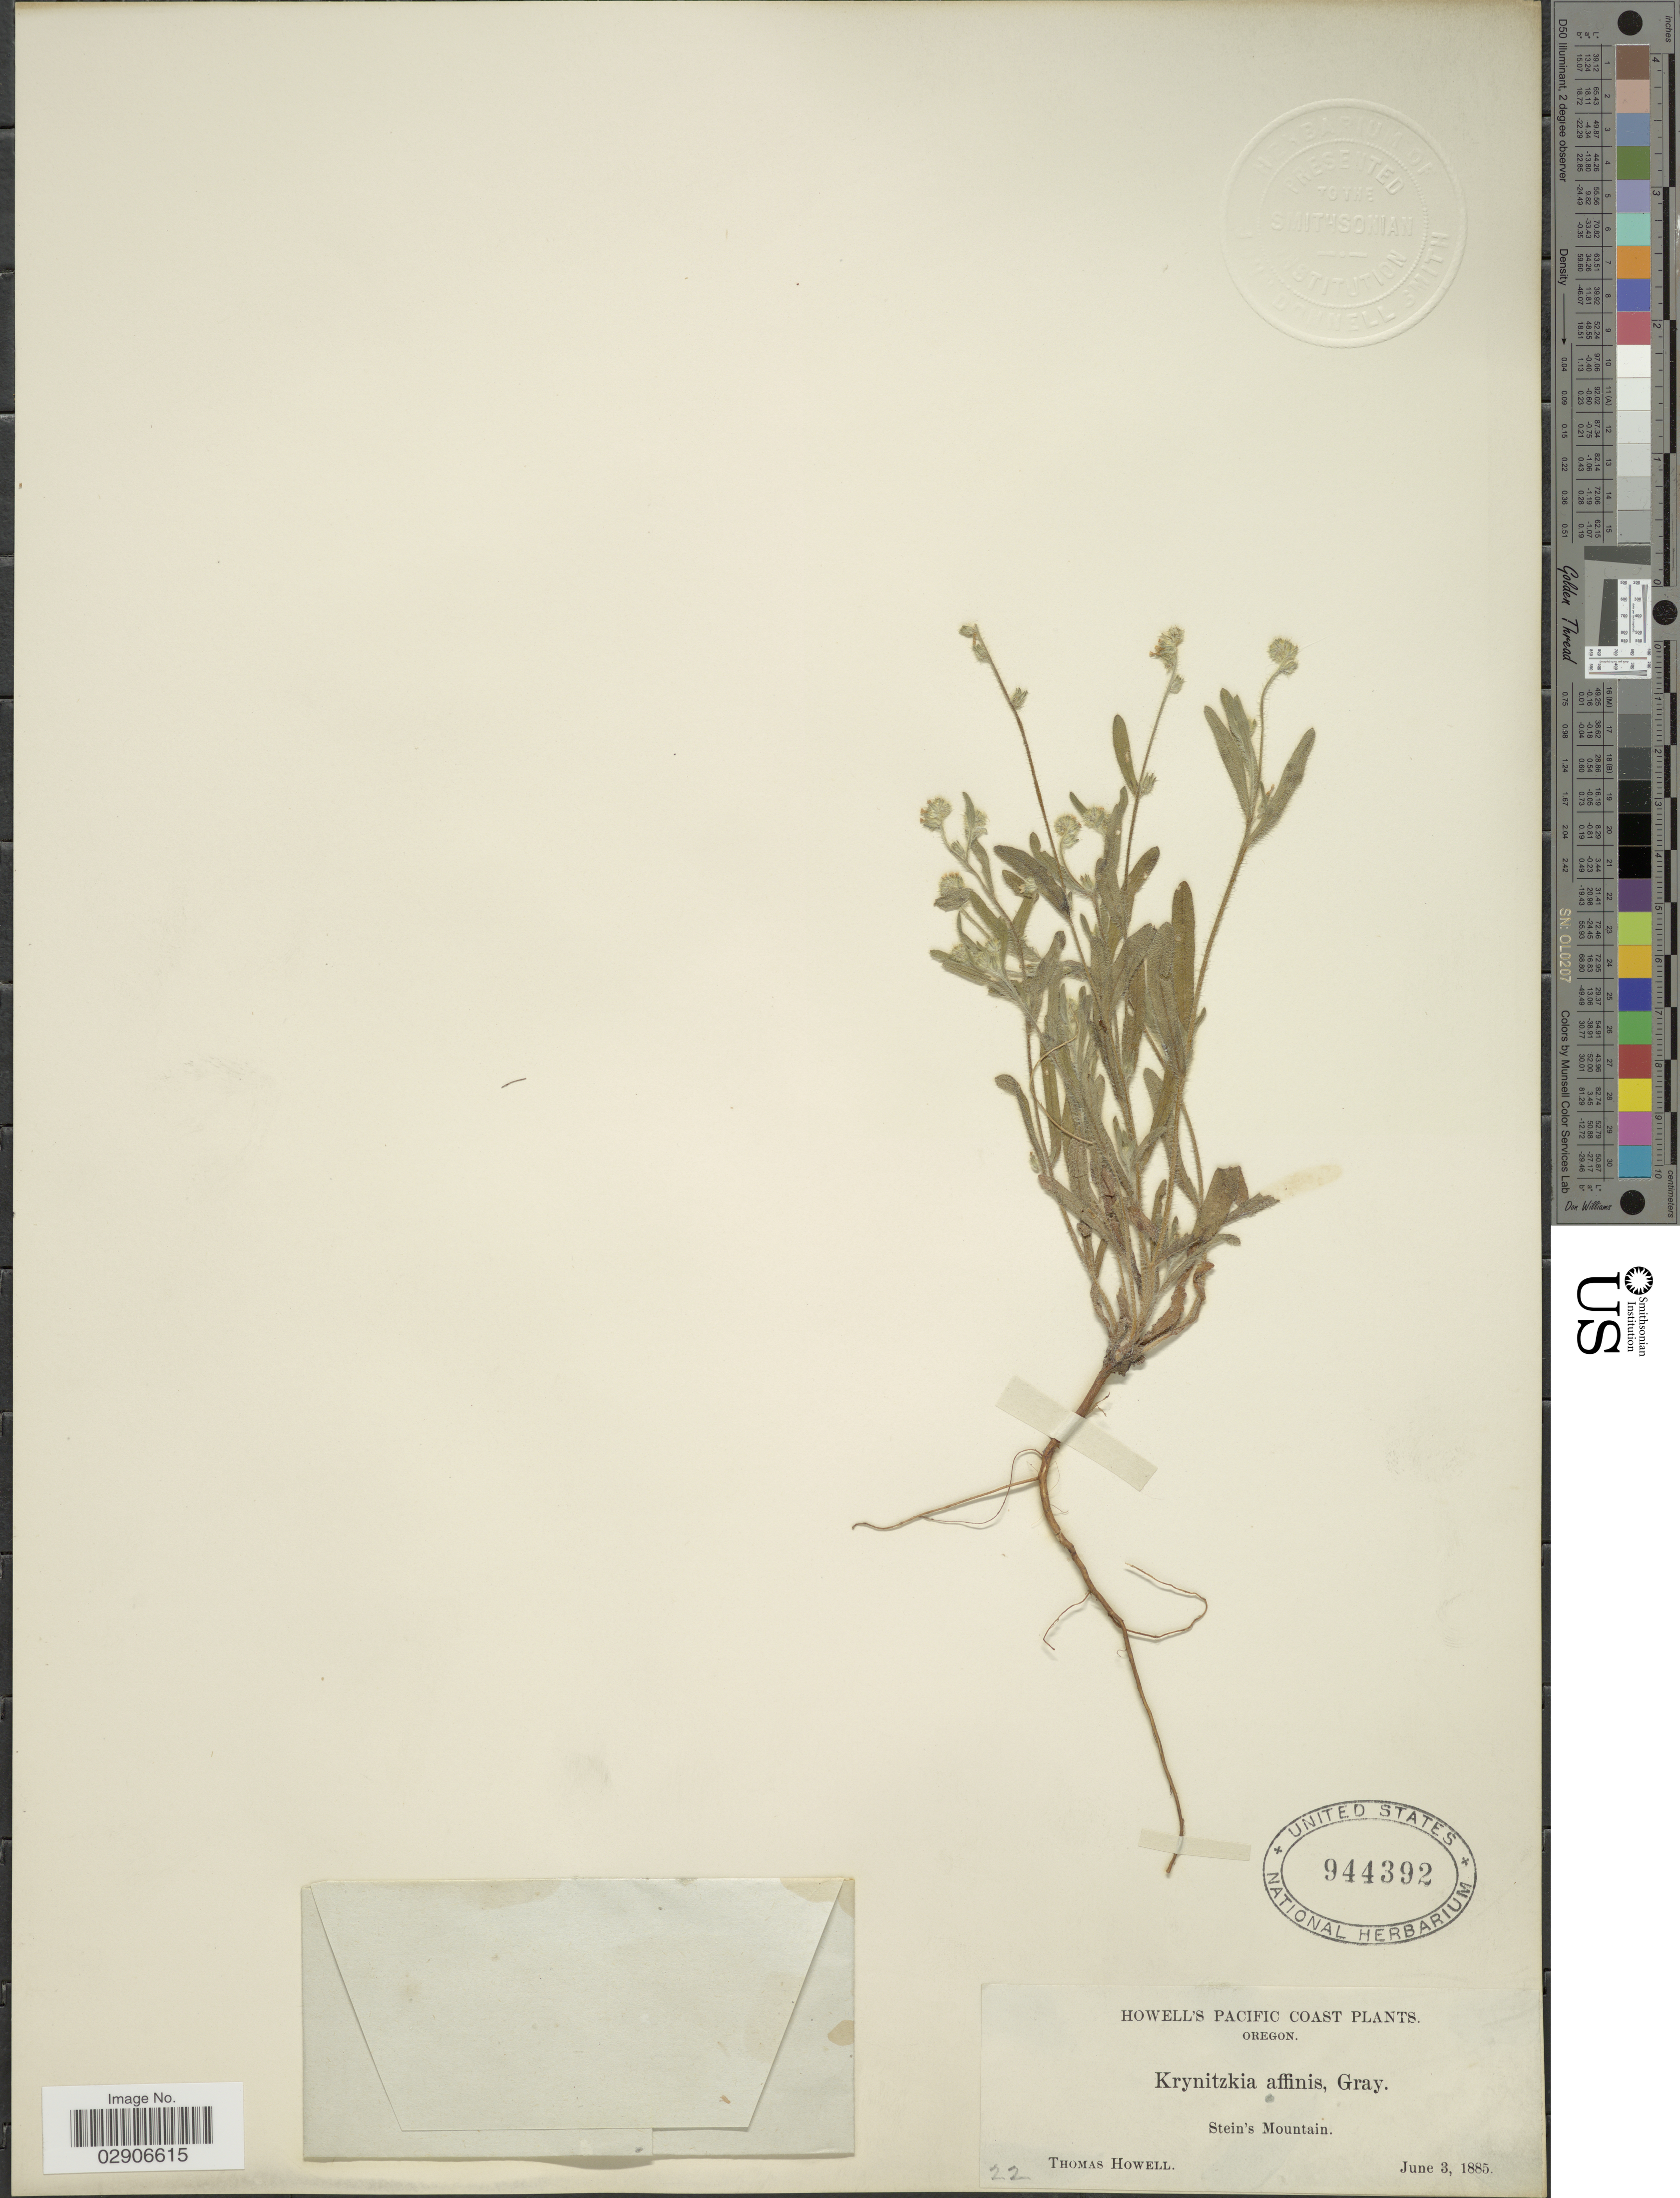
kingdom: Plantae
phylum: Tracheophyta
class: Magnoliopsida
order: Boraginales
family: Boraginaceae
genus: Cryptantha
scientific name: Cryptantha affinis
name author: (A. Gray) Greene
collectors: T. Howell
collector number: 22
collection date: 1885-06-03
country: United States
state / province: Oregon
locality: Stein's Mountain. Oregon. Pacific Coast.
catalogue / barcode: US 944392